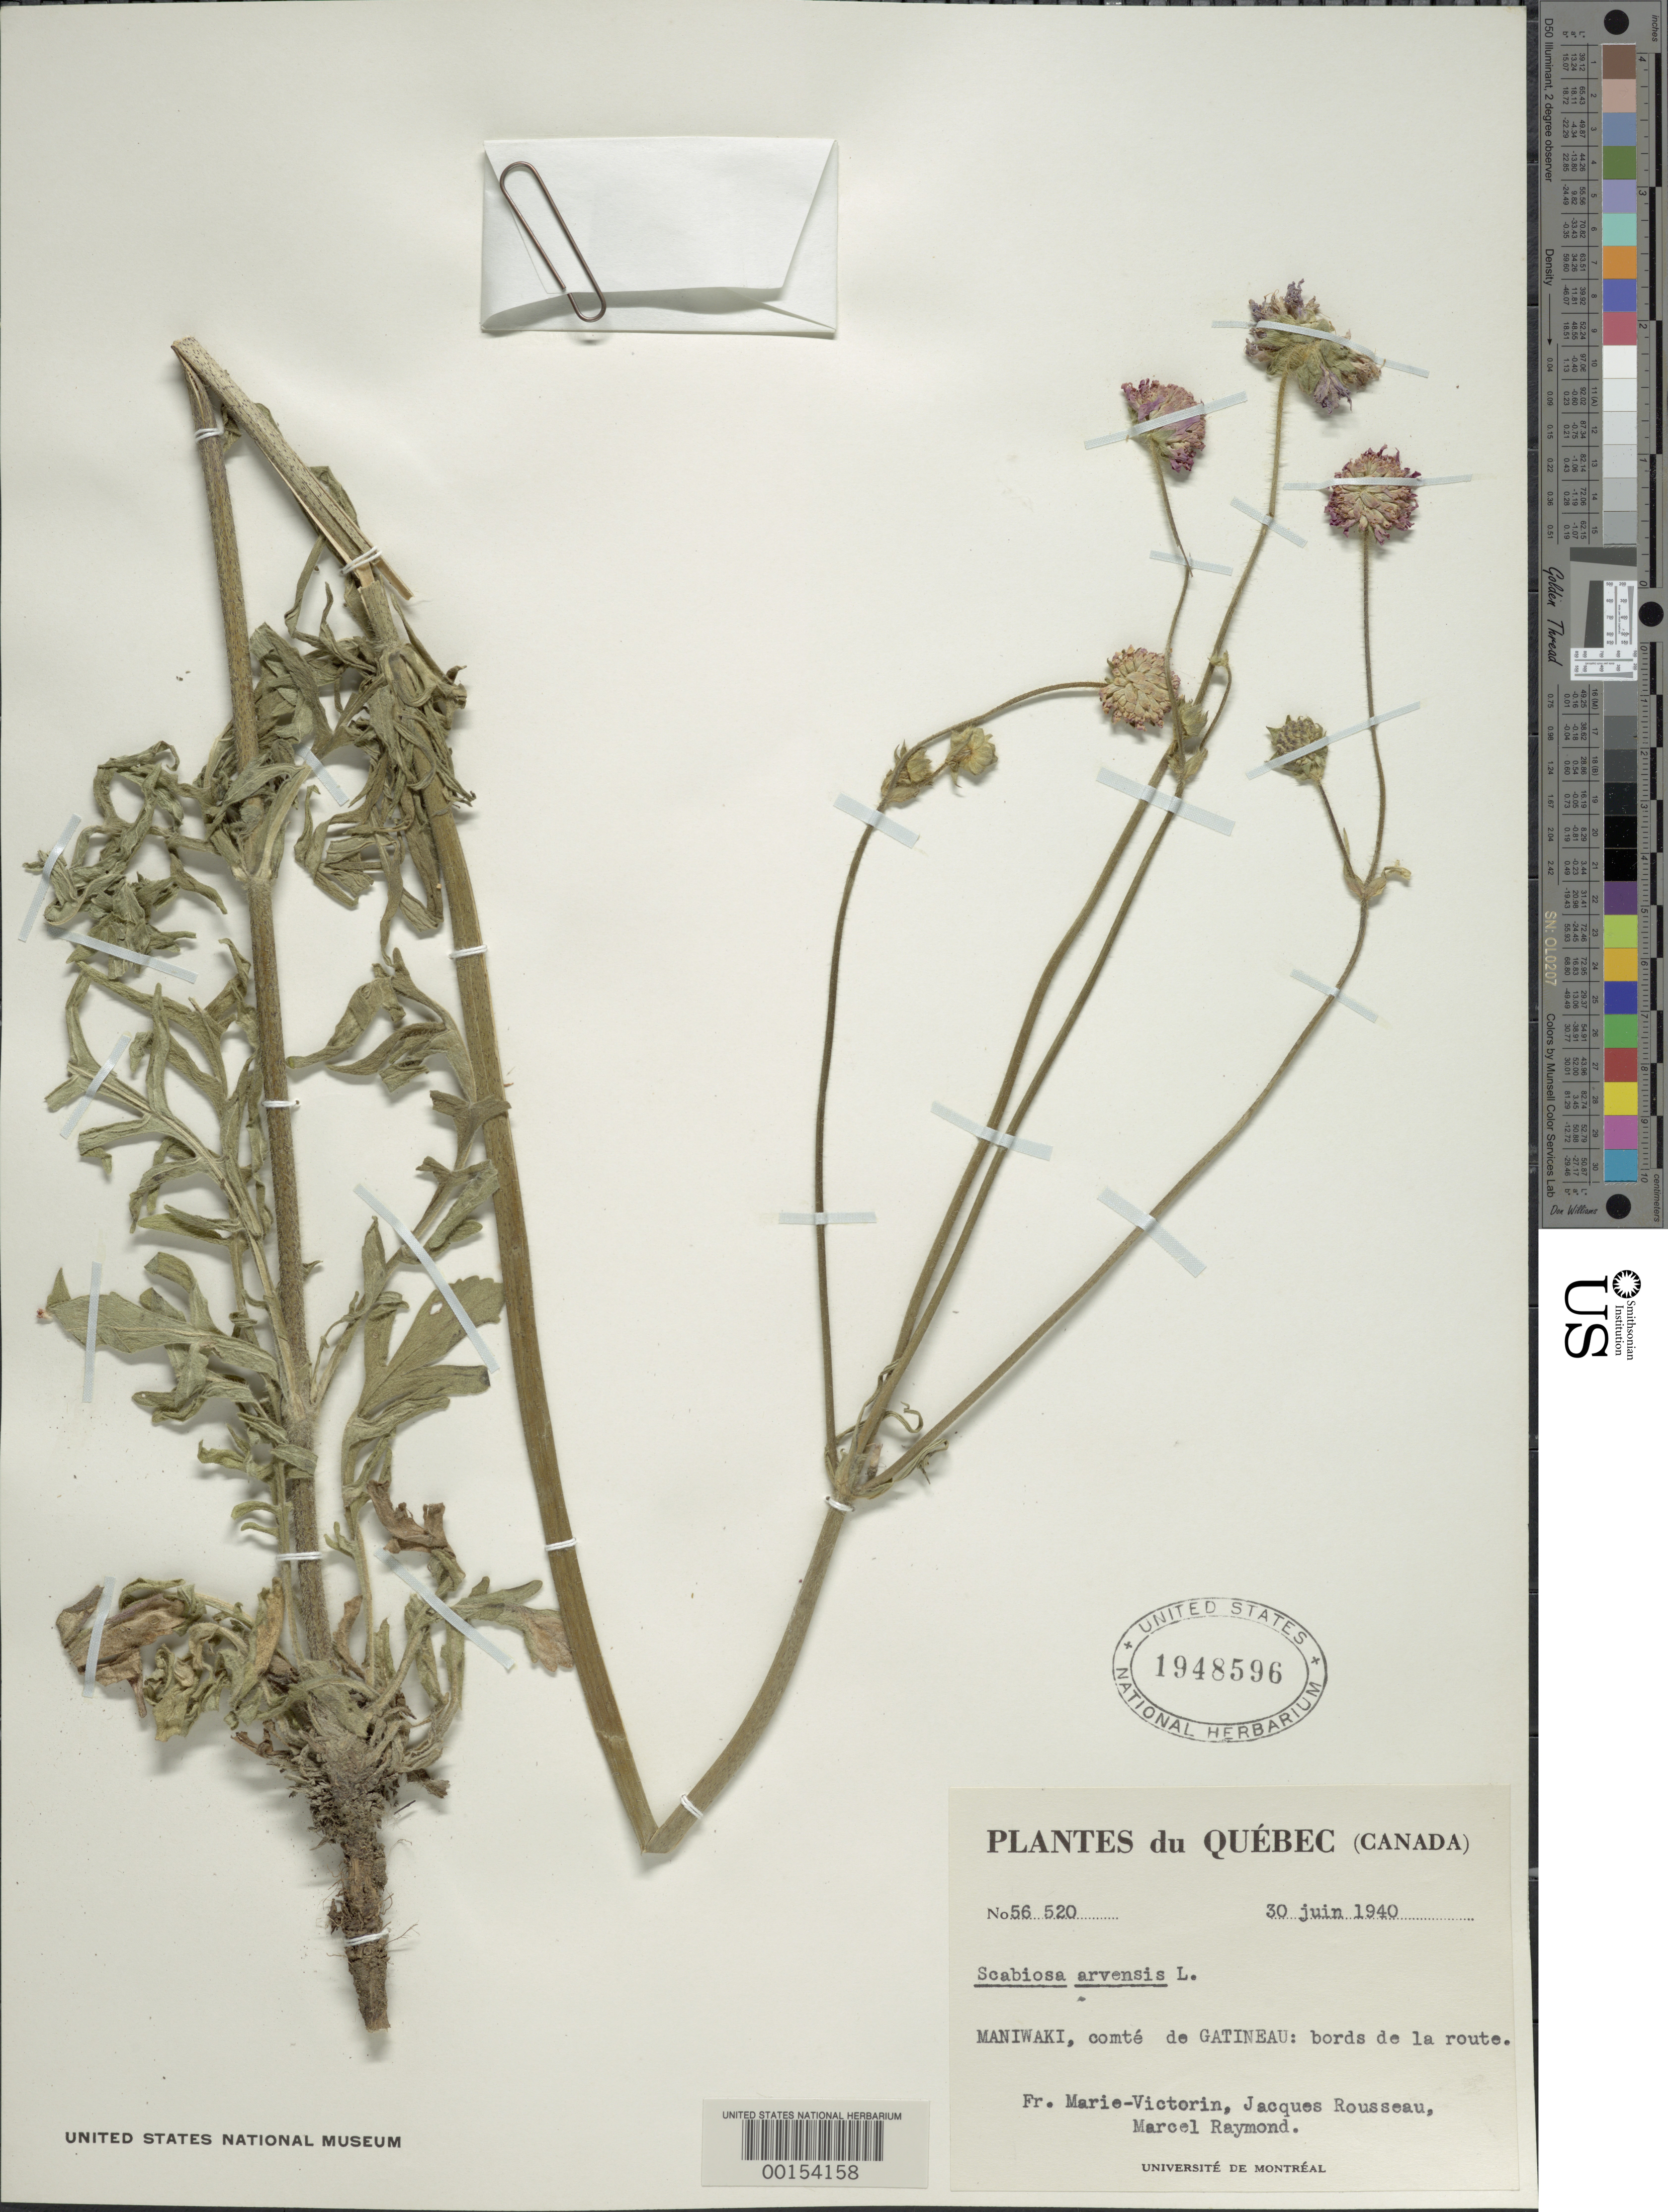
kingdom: Plantae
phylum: Tracheophyta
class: Magnoliopsida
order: Dipsacales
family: Caprifoliaceae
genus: Scabiosa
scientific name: Scabiosa arvensis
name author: L.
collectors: Fr. Marie-Victorin, J. Rousseau & M. Raymond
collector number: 56520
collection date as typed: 30 Jun 1940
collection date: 1940-06-30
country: Canada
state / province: Quebec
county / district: La Vallée-de-la-Gatineau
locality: Maniwaki, comte de Gatineau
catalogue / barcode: US 1948596